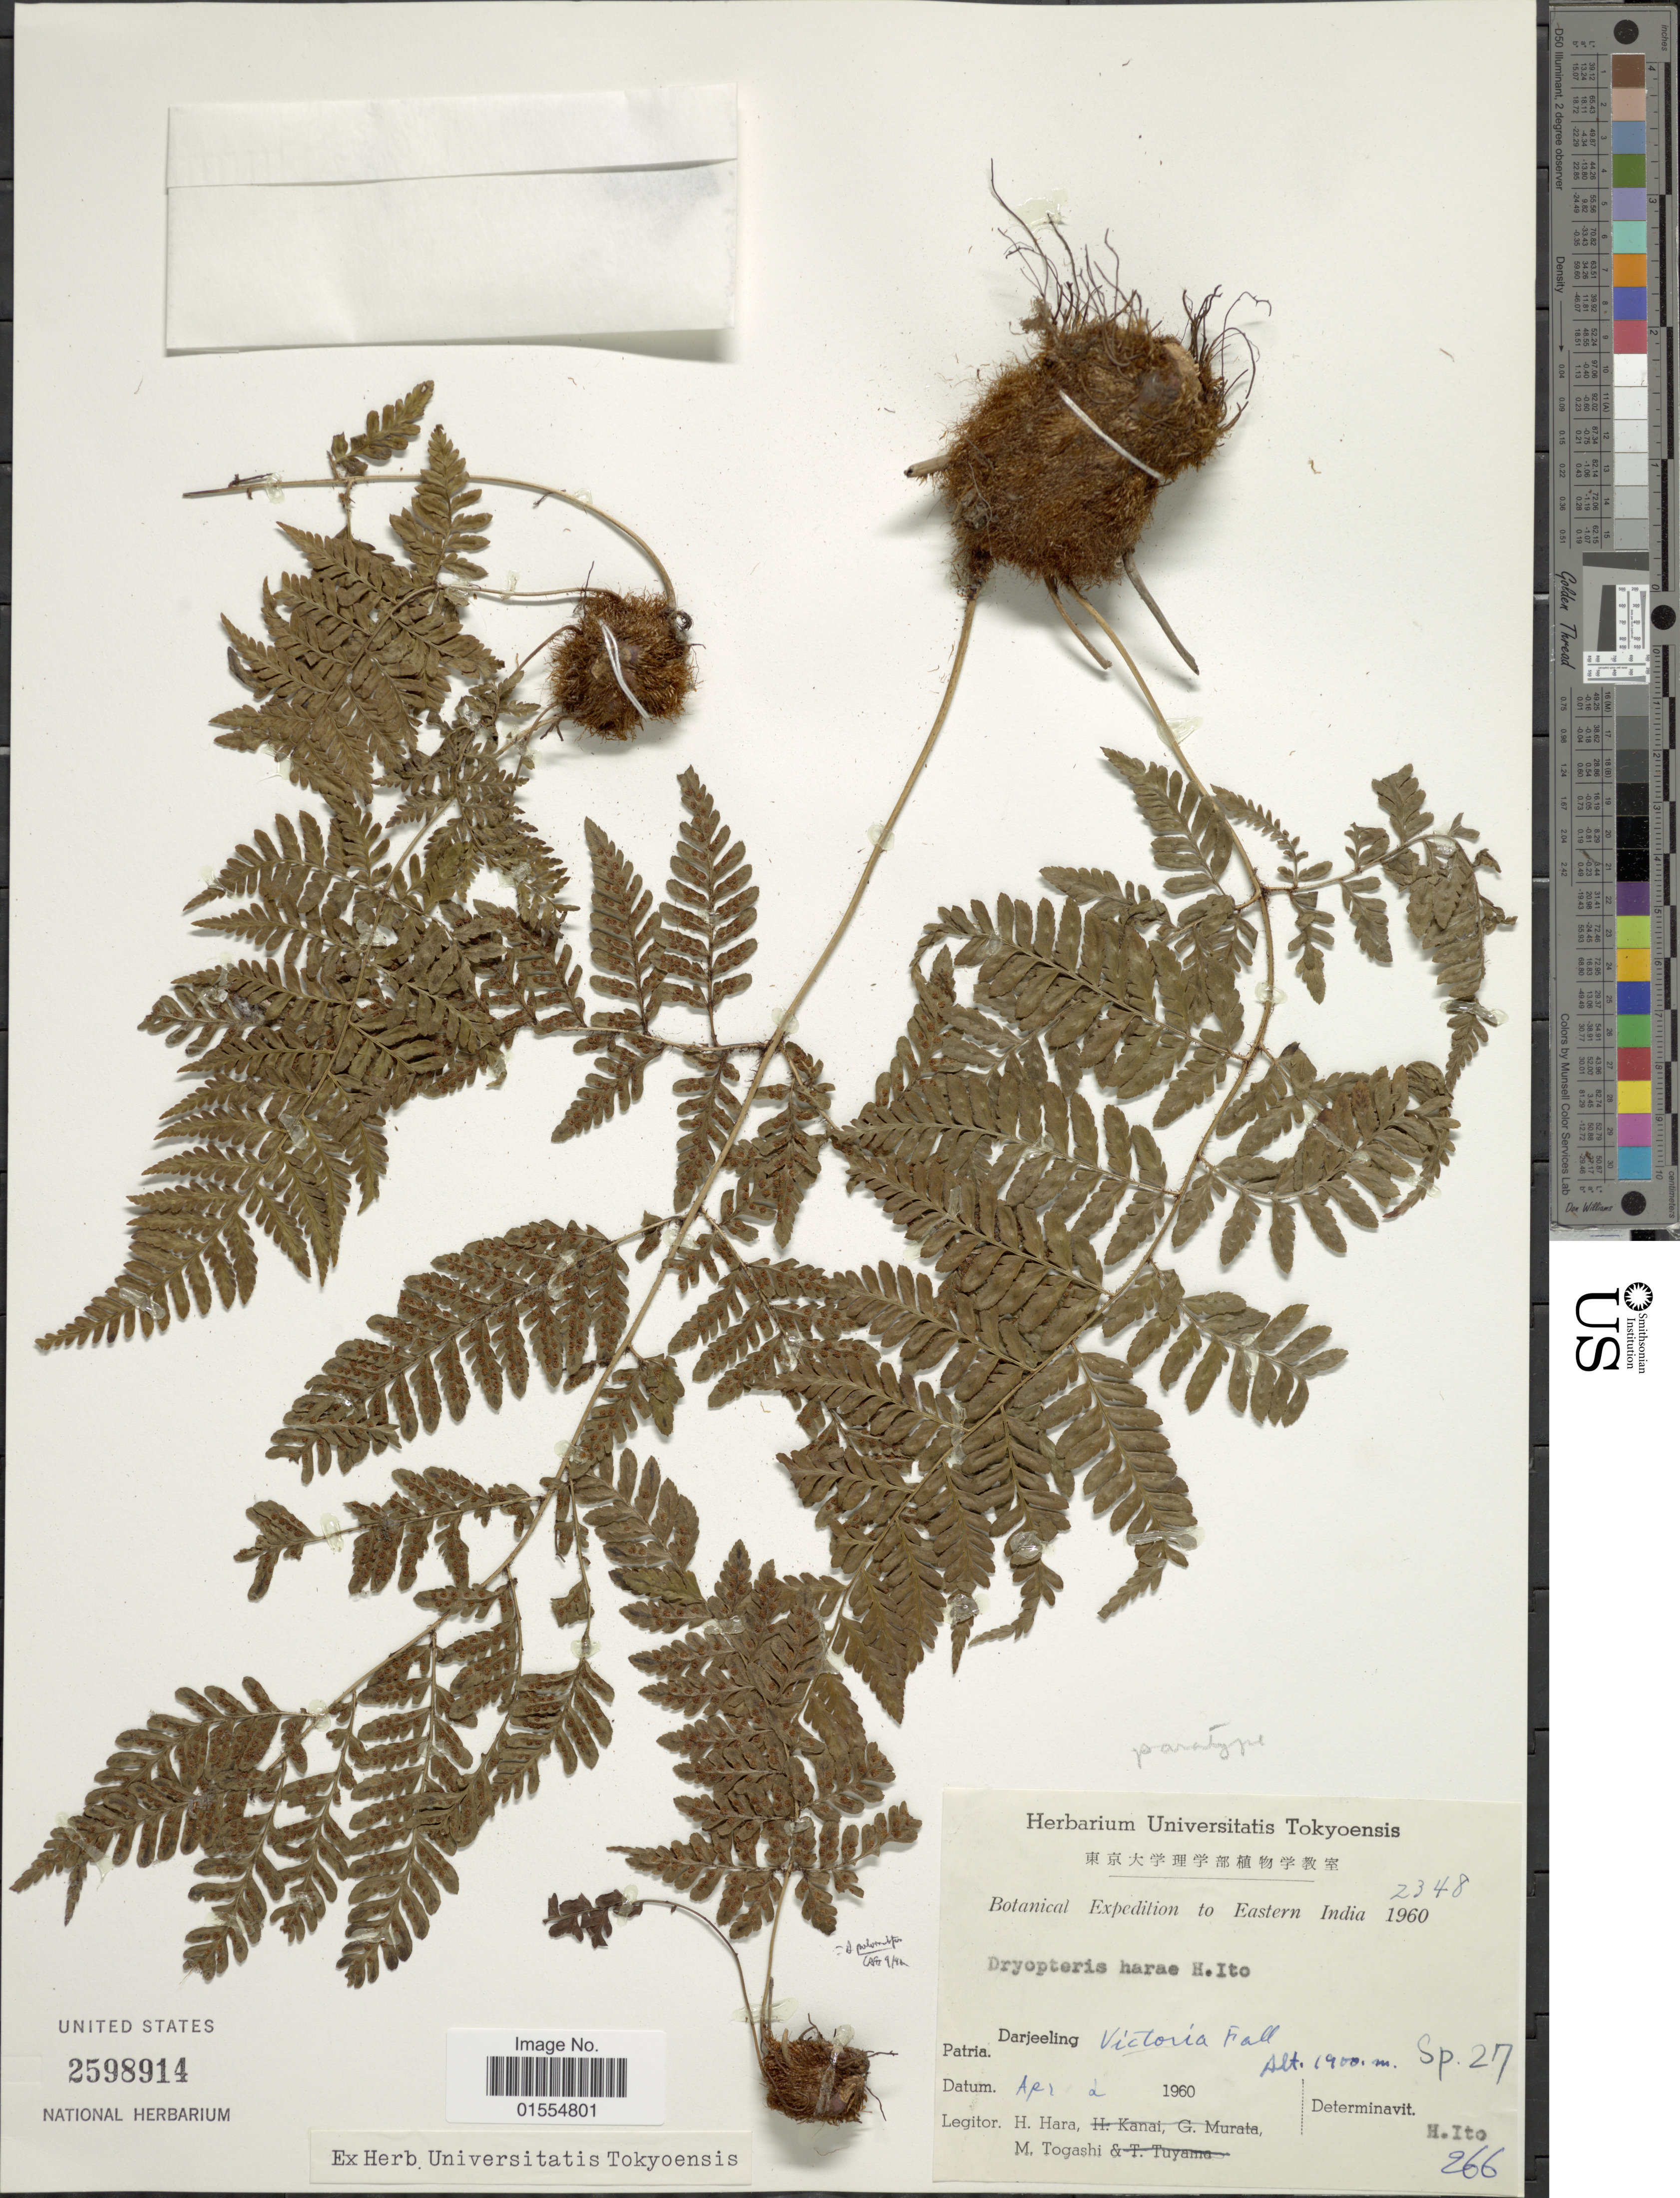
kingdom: Plantae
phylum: Tracheophyta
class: Polypodiopsida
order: Polypodiales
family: Dryopteridaceae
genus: Dryopteris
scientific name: Dryopteris pulvinulifera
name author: (Bedd.) Kuntze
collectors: H. Hara & M. Togashi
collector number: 2348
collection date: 1960-04-02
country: India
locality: Darjeeling, Victoria Fall, Eastern India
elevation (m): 1900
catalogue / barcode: US 2598914